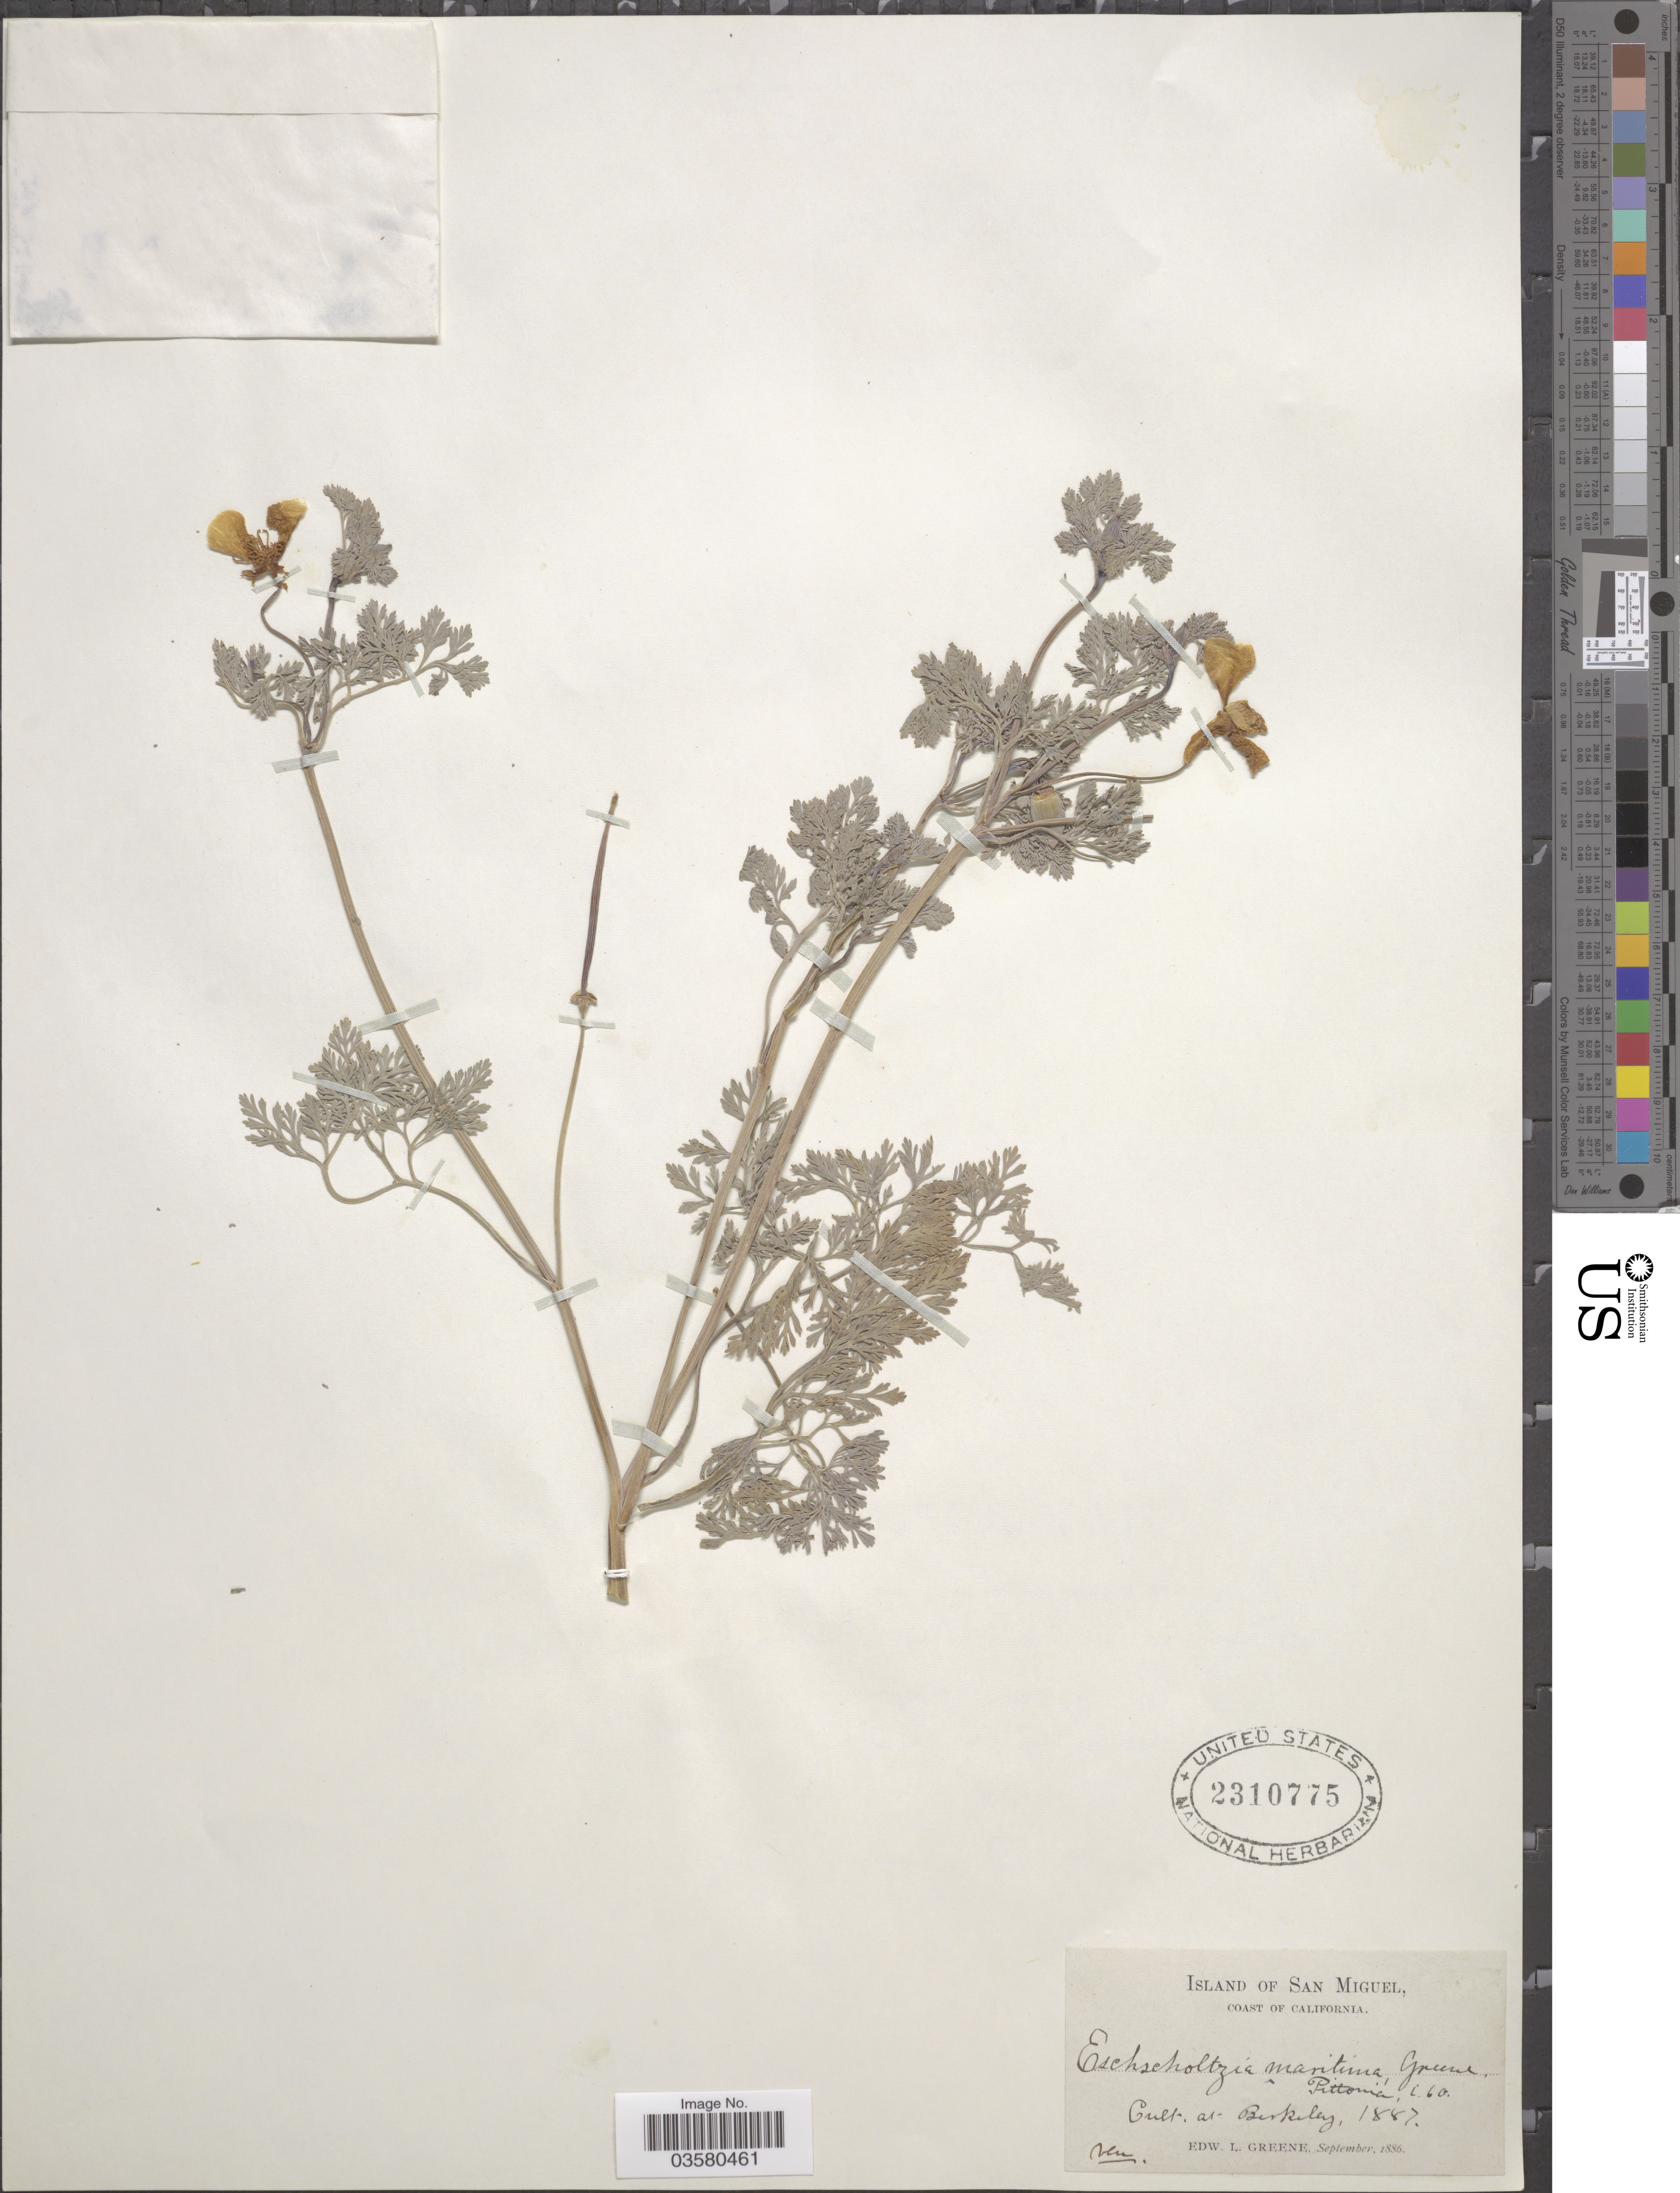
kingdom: Plantae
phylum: Tracheophyta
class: Magnoliopsida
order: Ranunculales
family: Papaveraceae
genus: Eschscholzia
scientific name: Eschscholzia maritima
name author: Greene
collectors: E. L. Greene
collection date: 1887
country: United States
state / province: California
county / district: Alameda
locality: Island of San Miguel, Coast of California. Berkeley.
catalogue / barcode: US 2310775